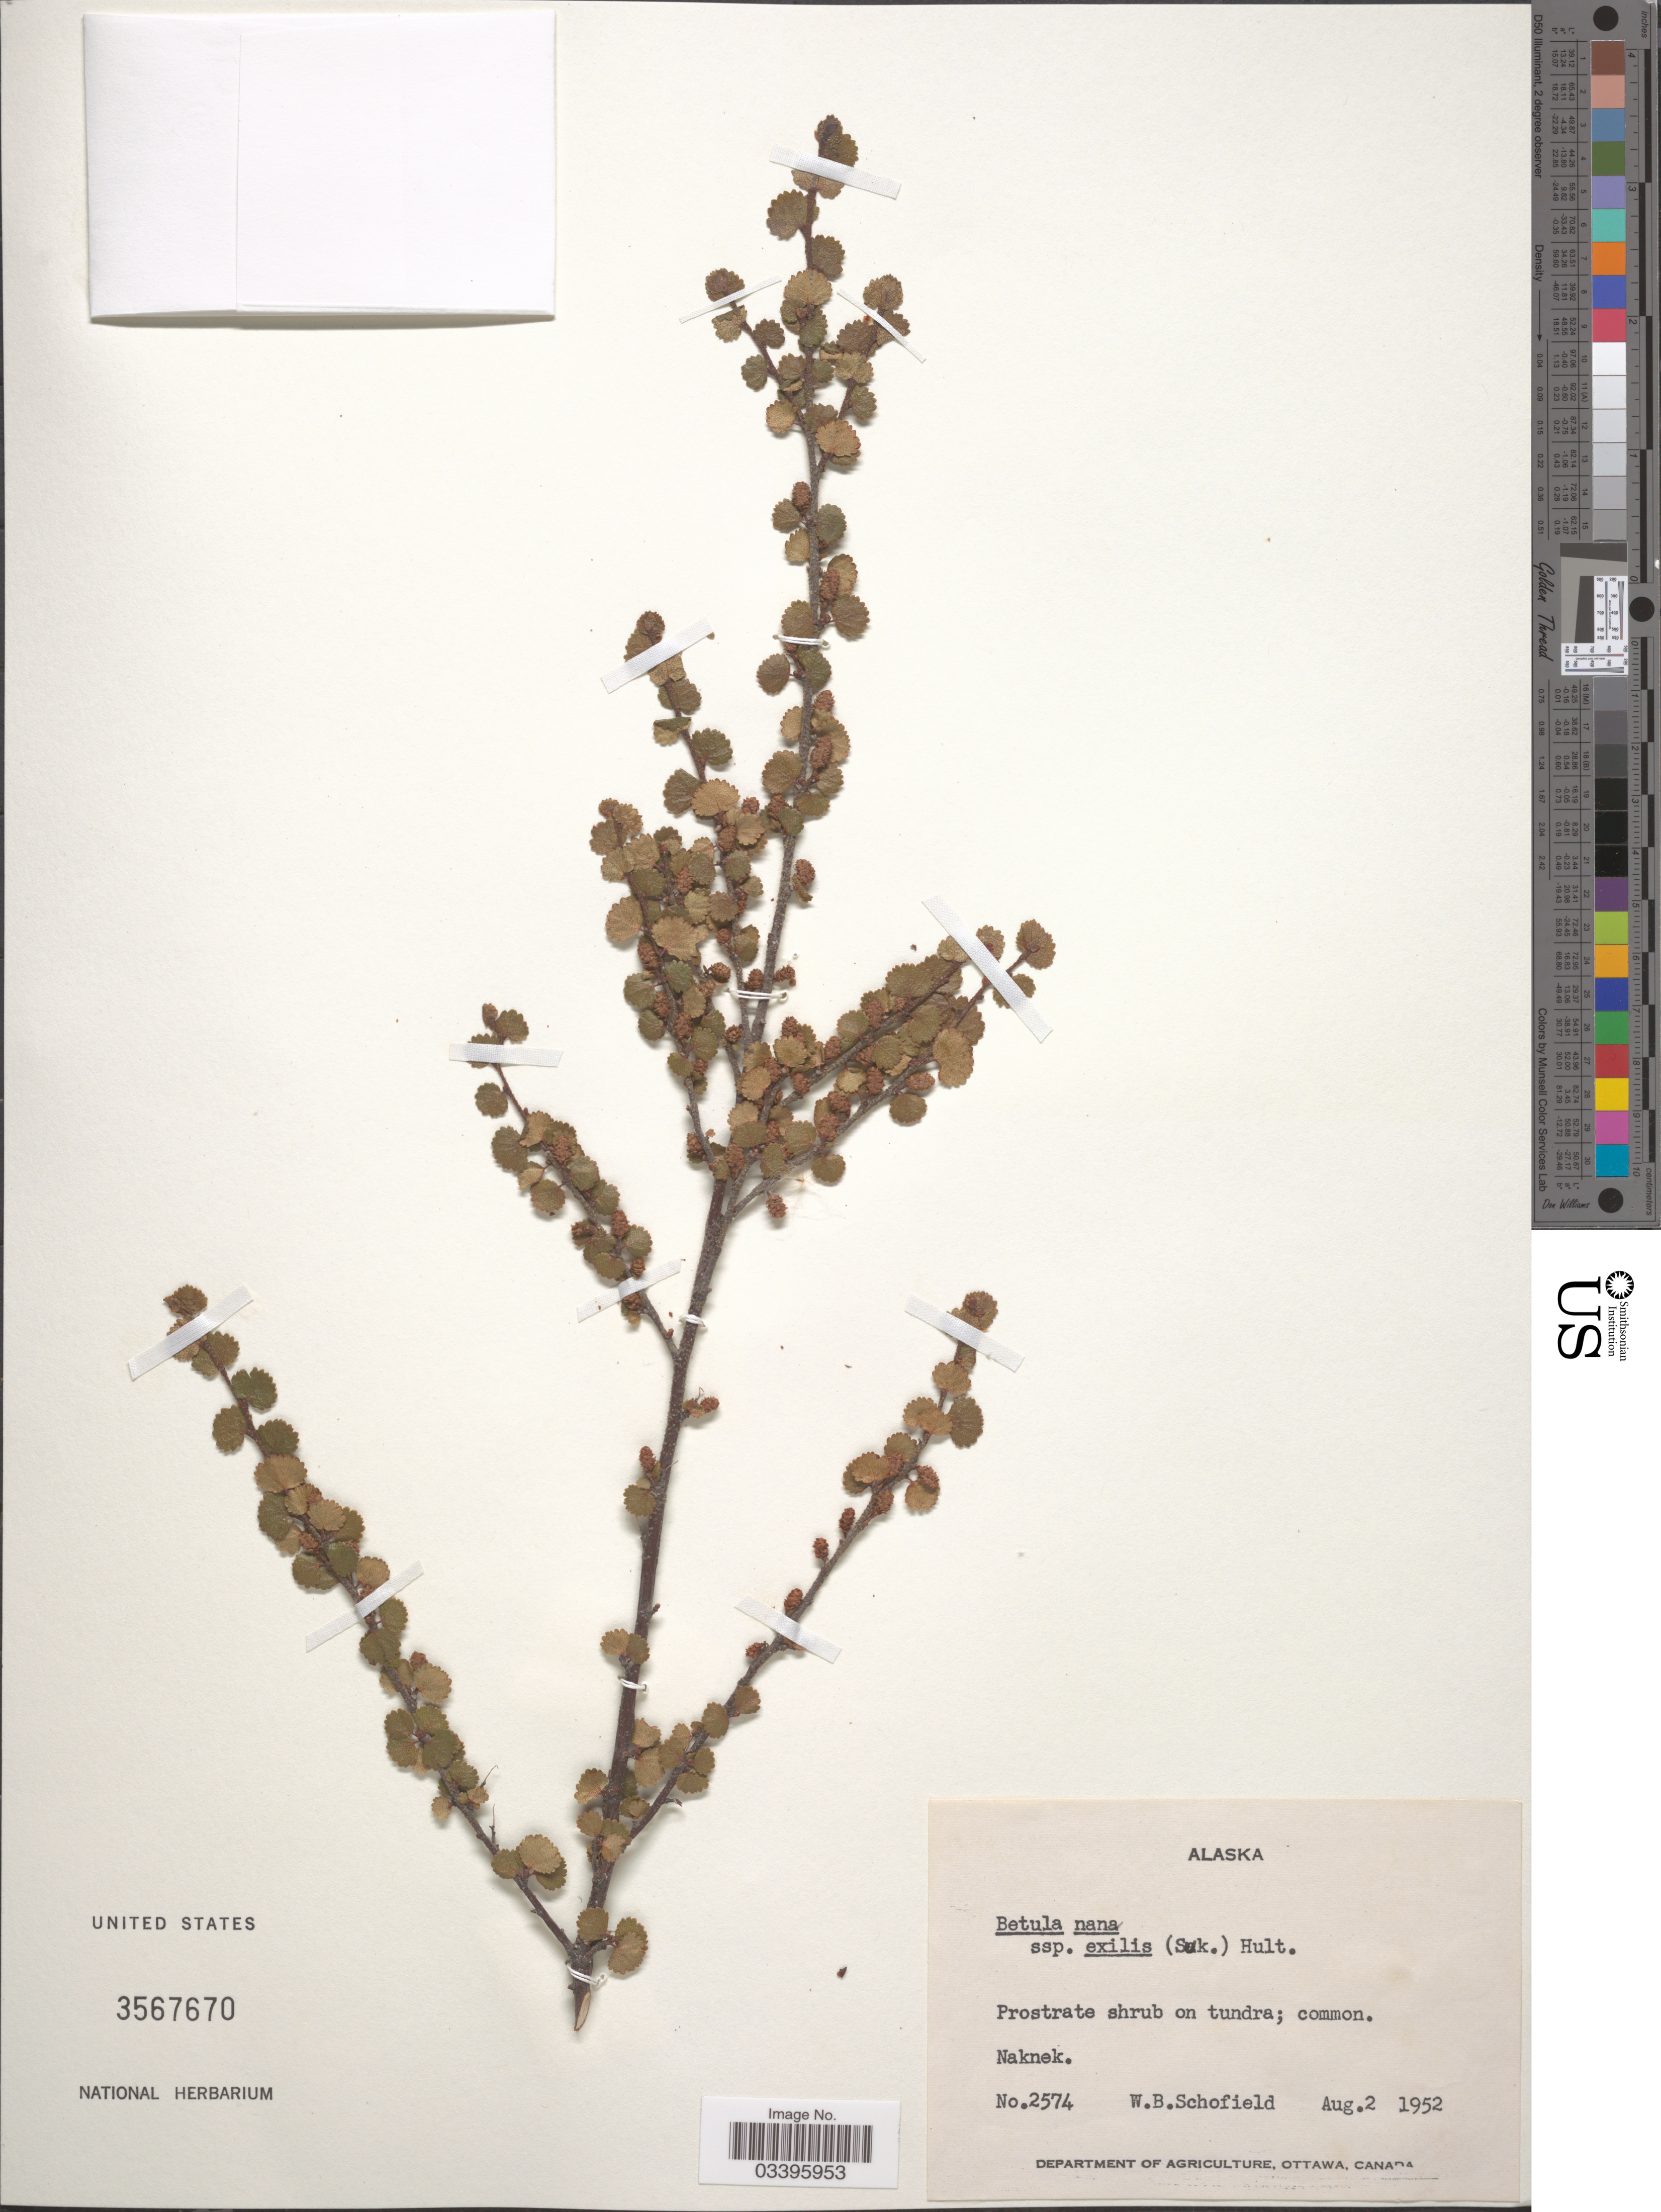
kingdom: Plantae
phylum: Tracheophyta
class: Magnoliopsida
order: Fagales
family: Betulaceae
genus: Betula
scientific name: Betula nana subsp. exilis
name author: L.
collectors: W. Schofield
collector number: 2574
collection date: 1952-08-02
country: United States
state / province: Alaska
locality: Naknek.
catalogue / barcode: US 3567670